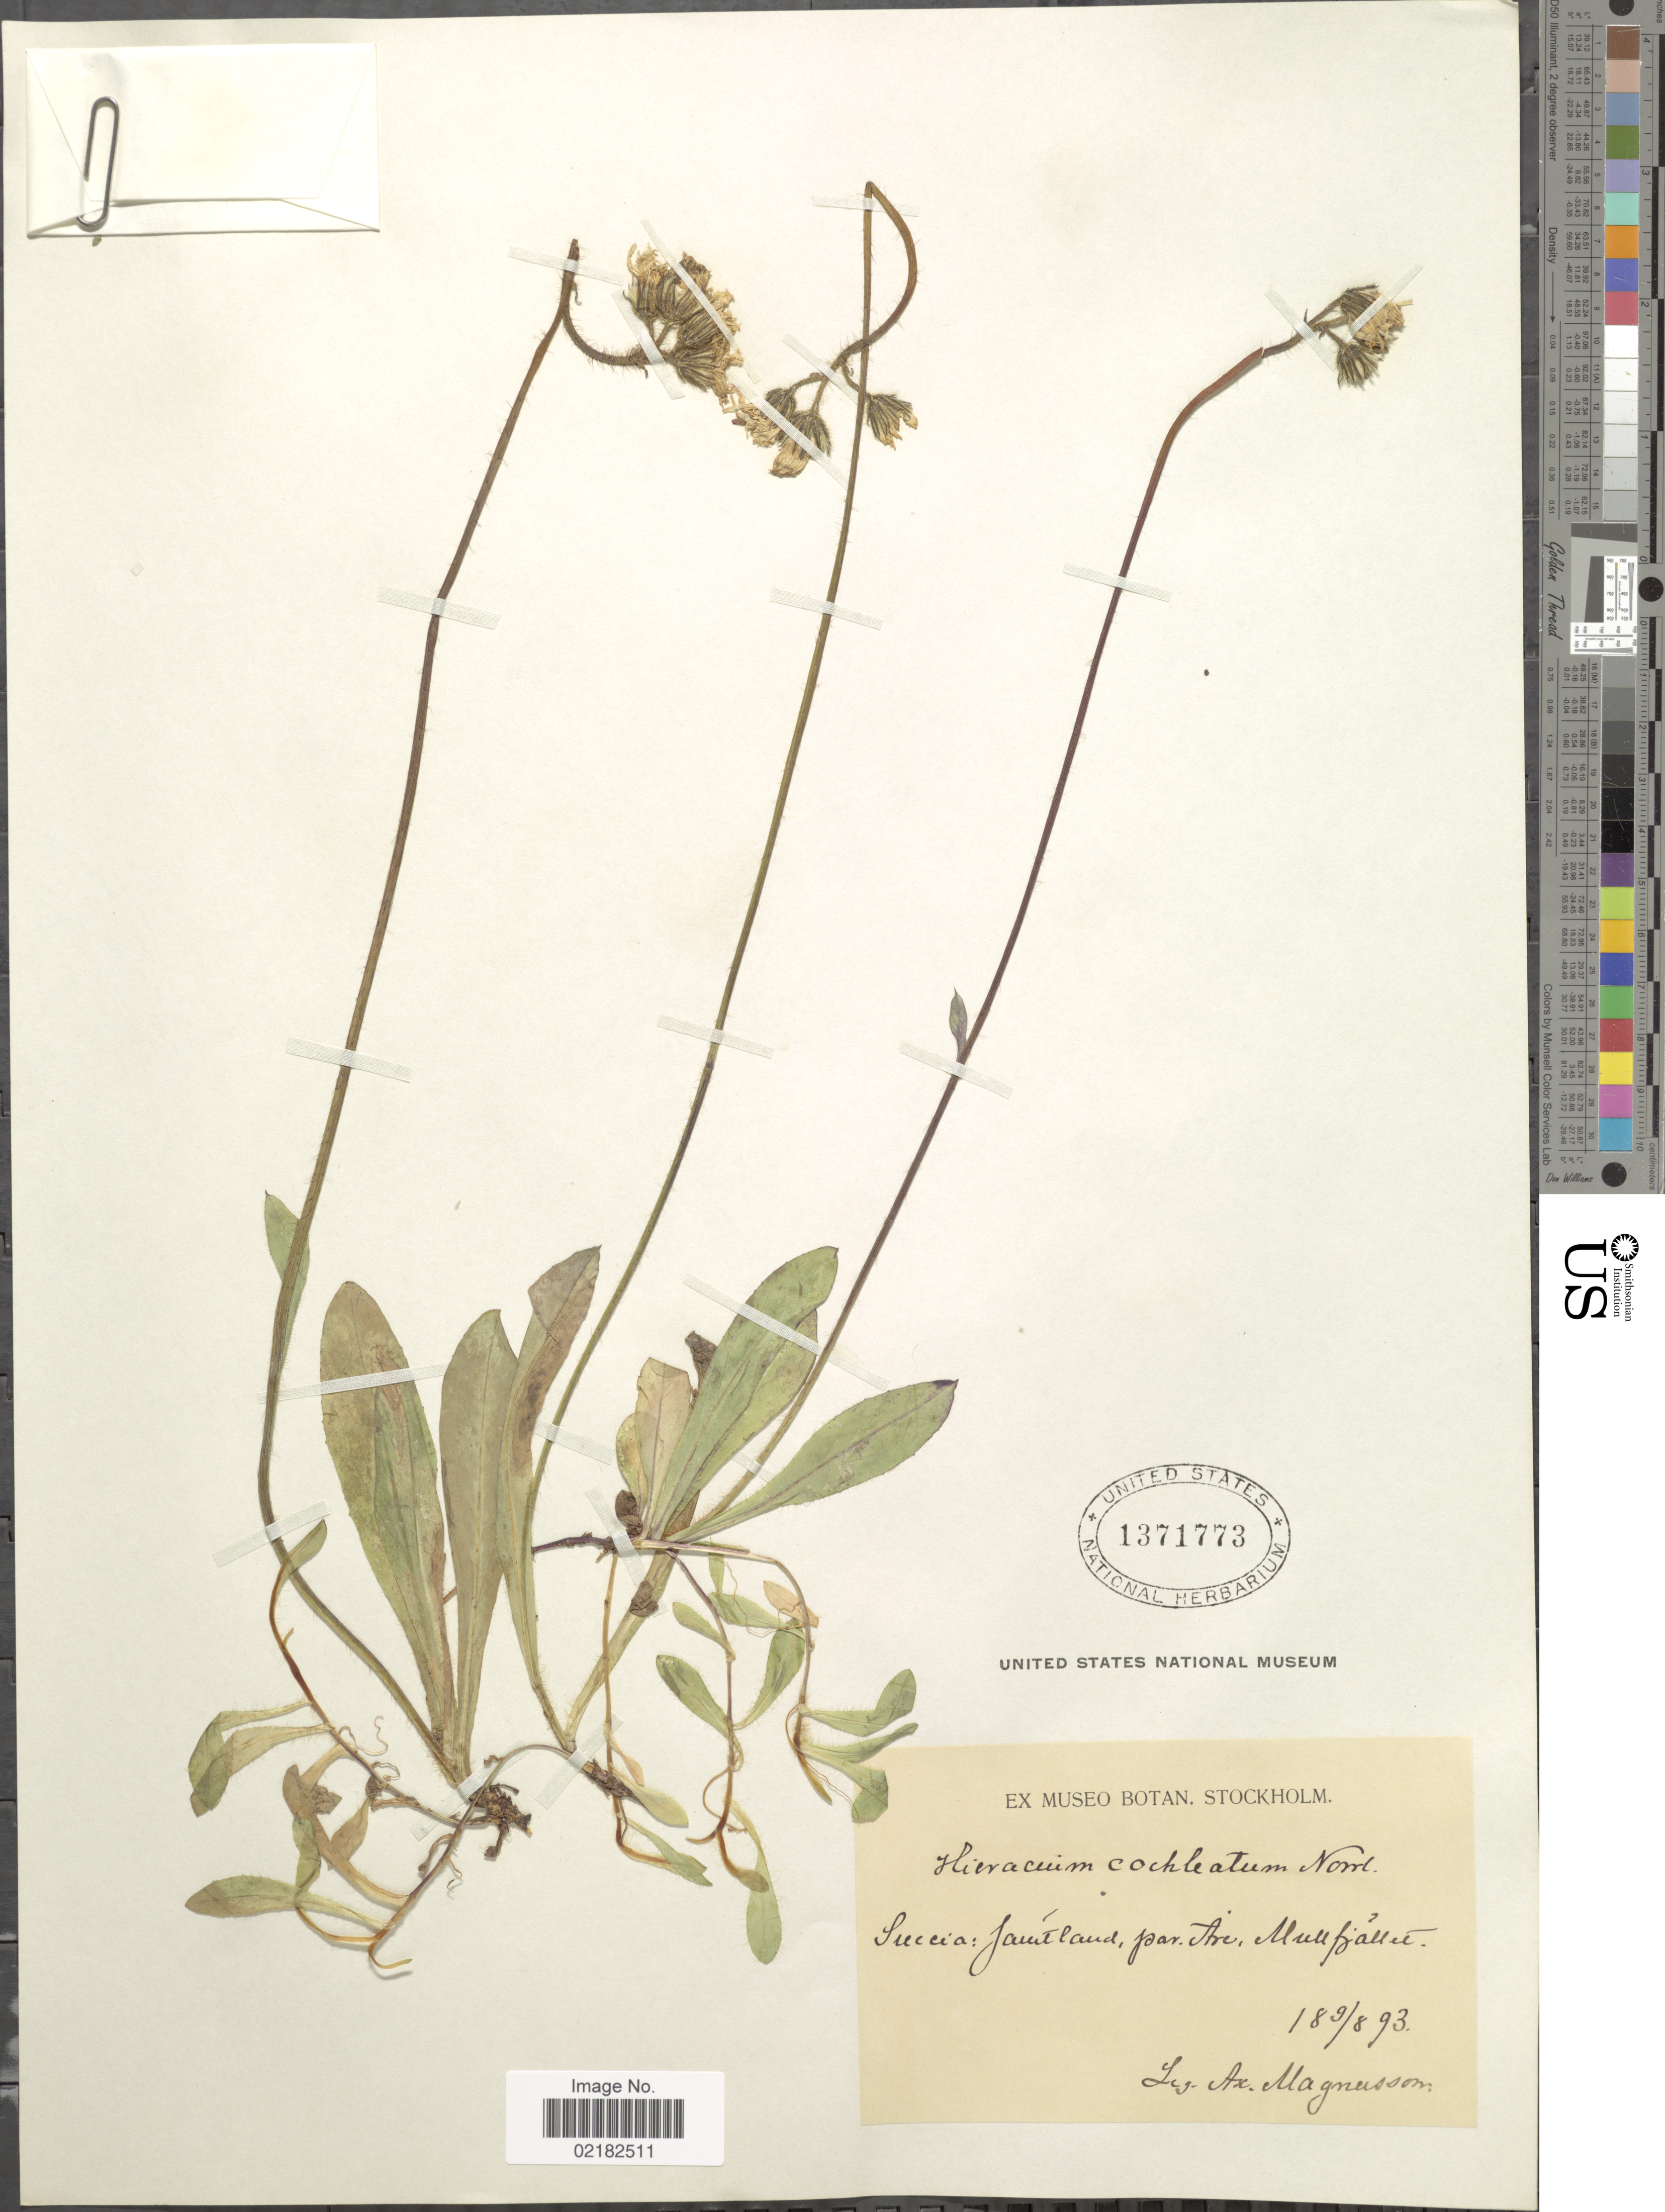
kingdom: Plantae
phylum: Tracheophyta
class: Magnoliopsida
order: Asterales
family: Asteraceae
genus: Hieracium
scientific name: Hieracium cochleatum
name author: Norrlin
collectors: A. Magnusson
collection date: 1893-08-09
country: Sweden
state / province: Jämtland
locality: Suecia, Jamtland, par. Åre, Mullfjället.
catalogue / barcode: US 1371773